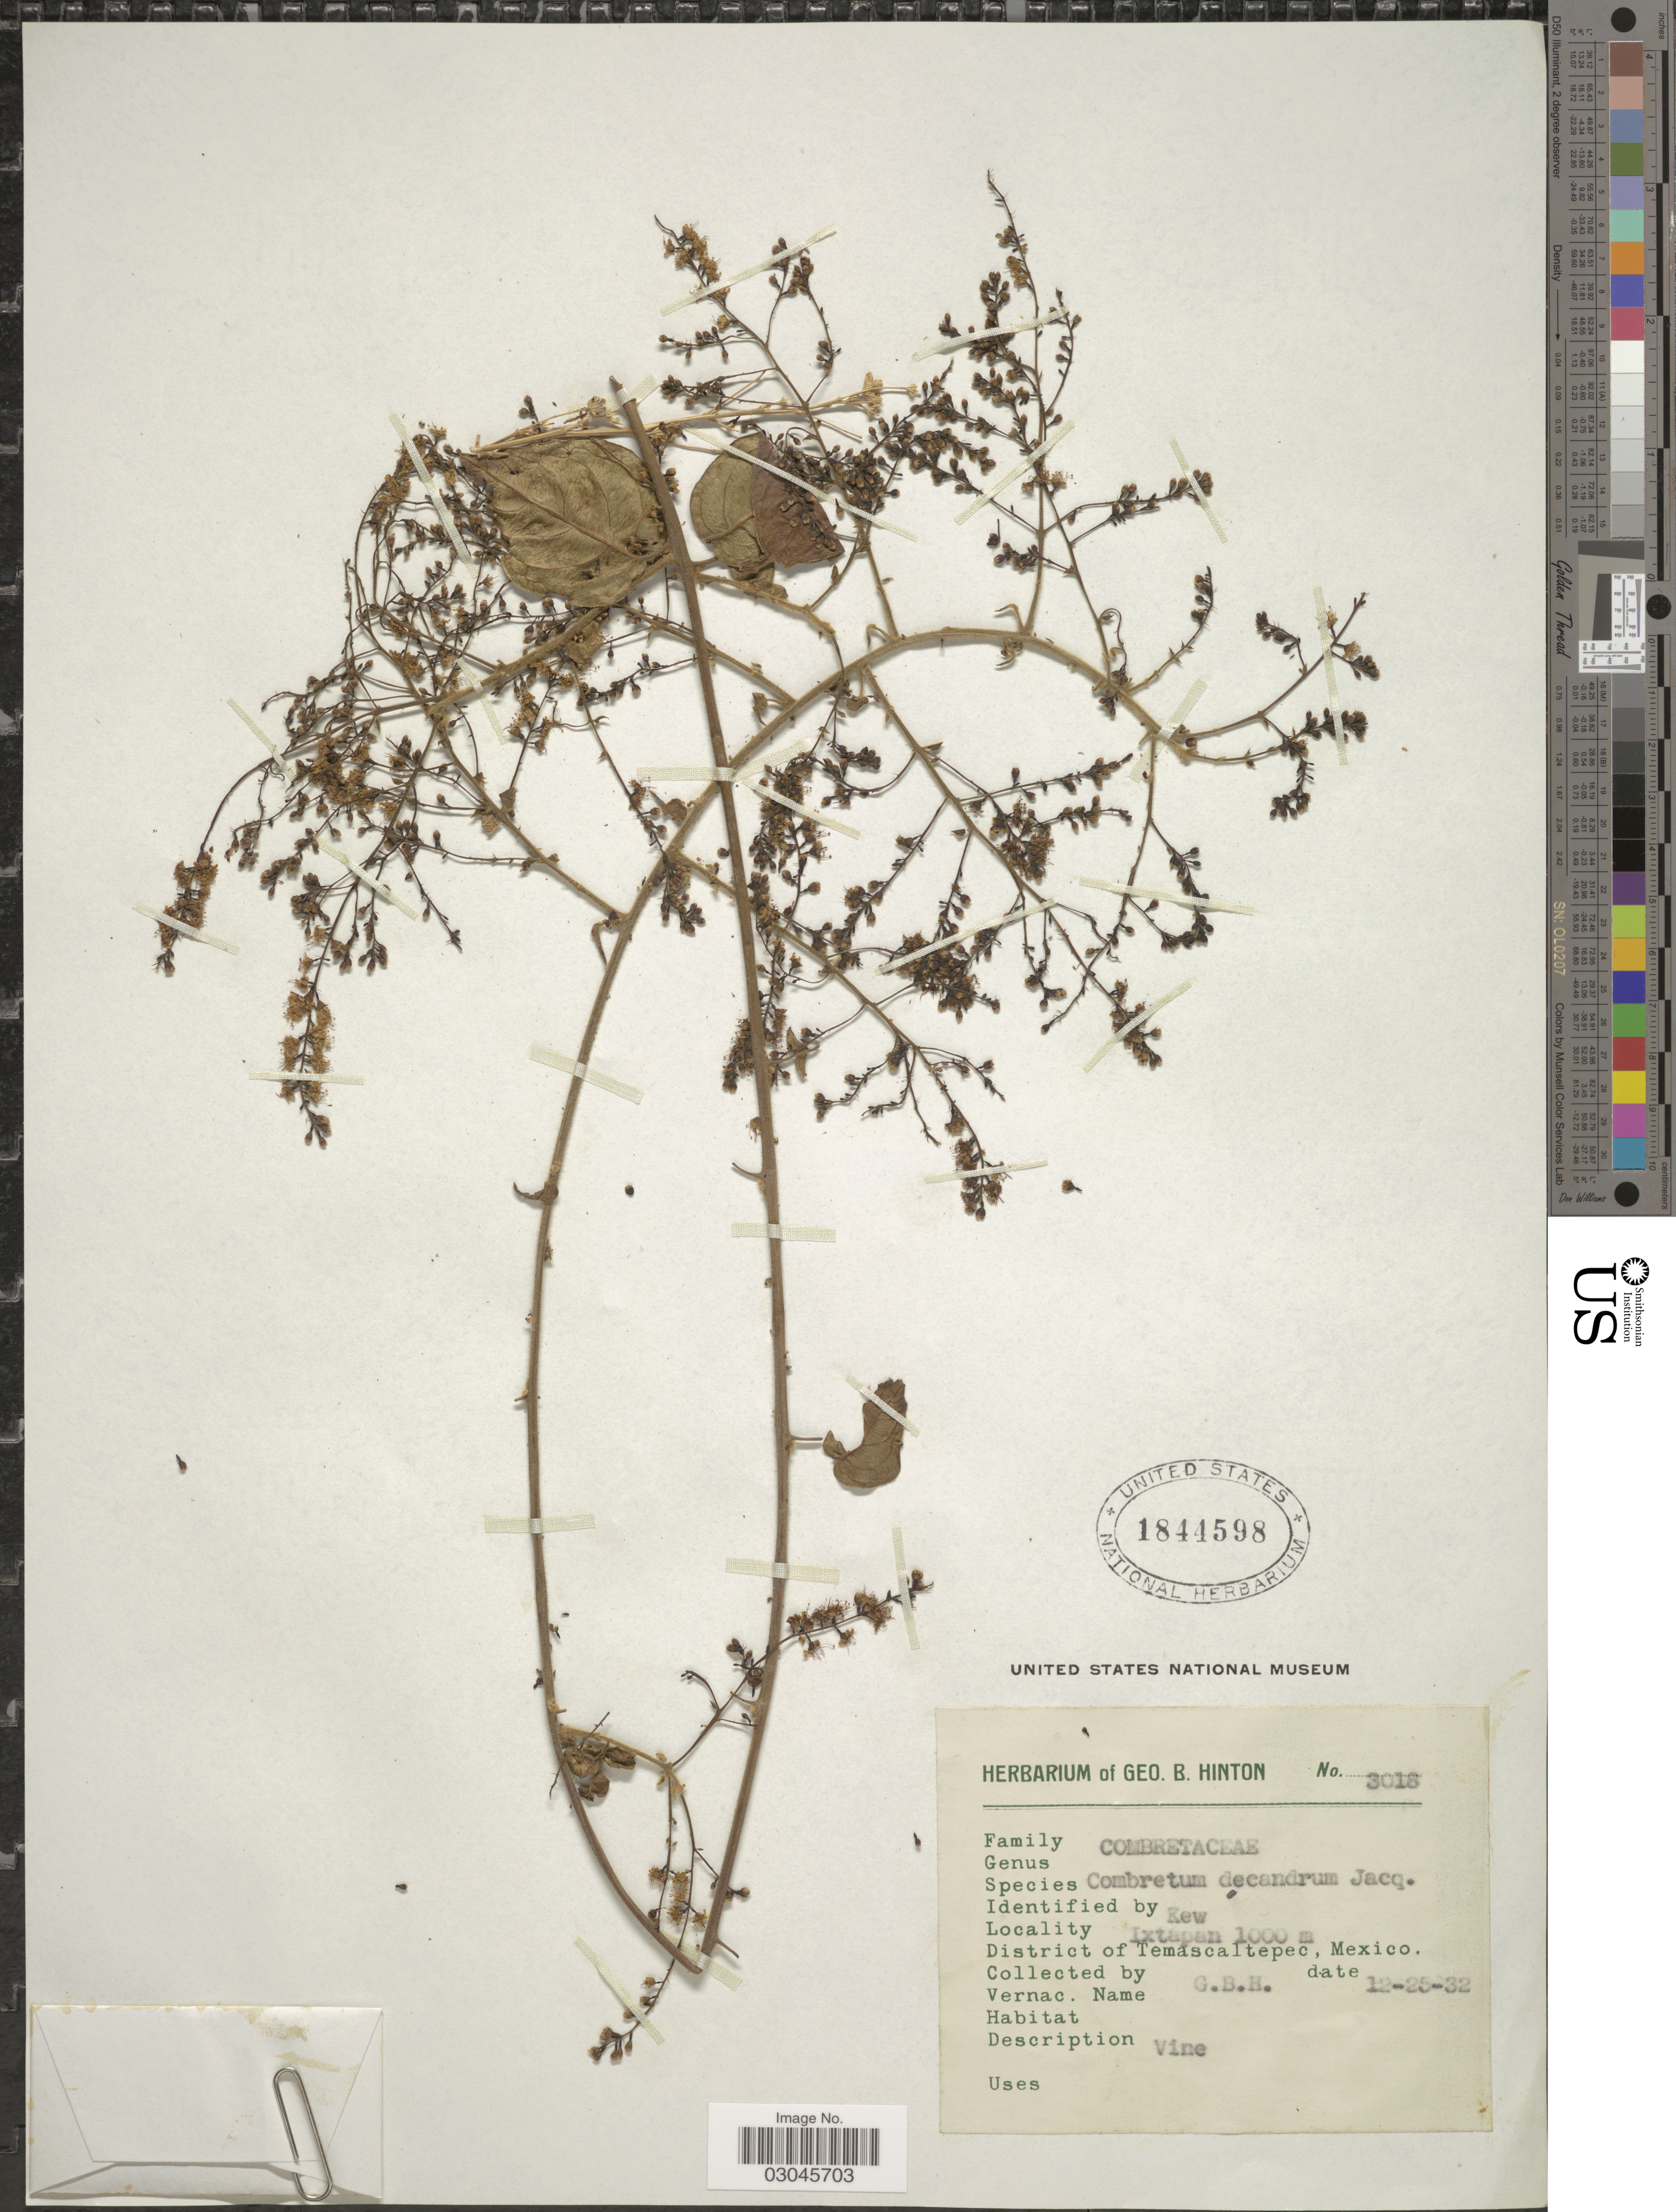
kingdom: Plantae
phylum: Tracheophyta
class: Magnoliopsida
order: Myrtales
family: Combretaceae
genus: Combretum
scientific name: Combretum decandrum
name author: Jacq.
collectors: G. B. Hinton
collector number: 3018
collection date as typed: Transcribed d/m/y: 25/12/32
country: Mexico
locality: Ixtapan, District of Temascaltepec.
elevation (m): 1000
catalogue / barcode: US 1844598